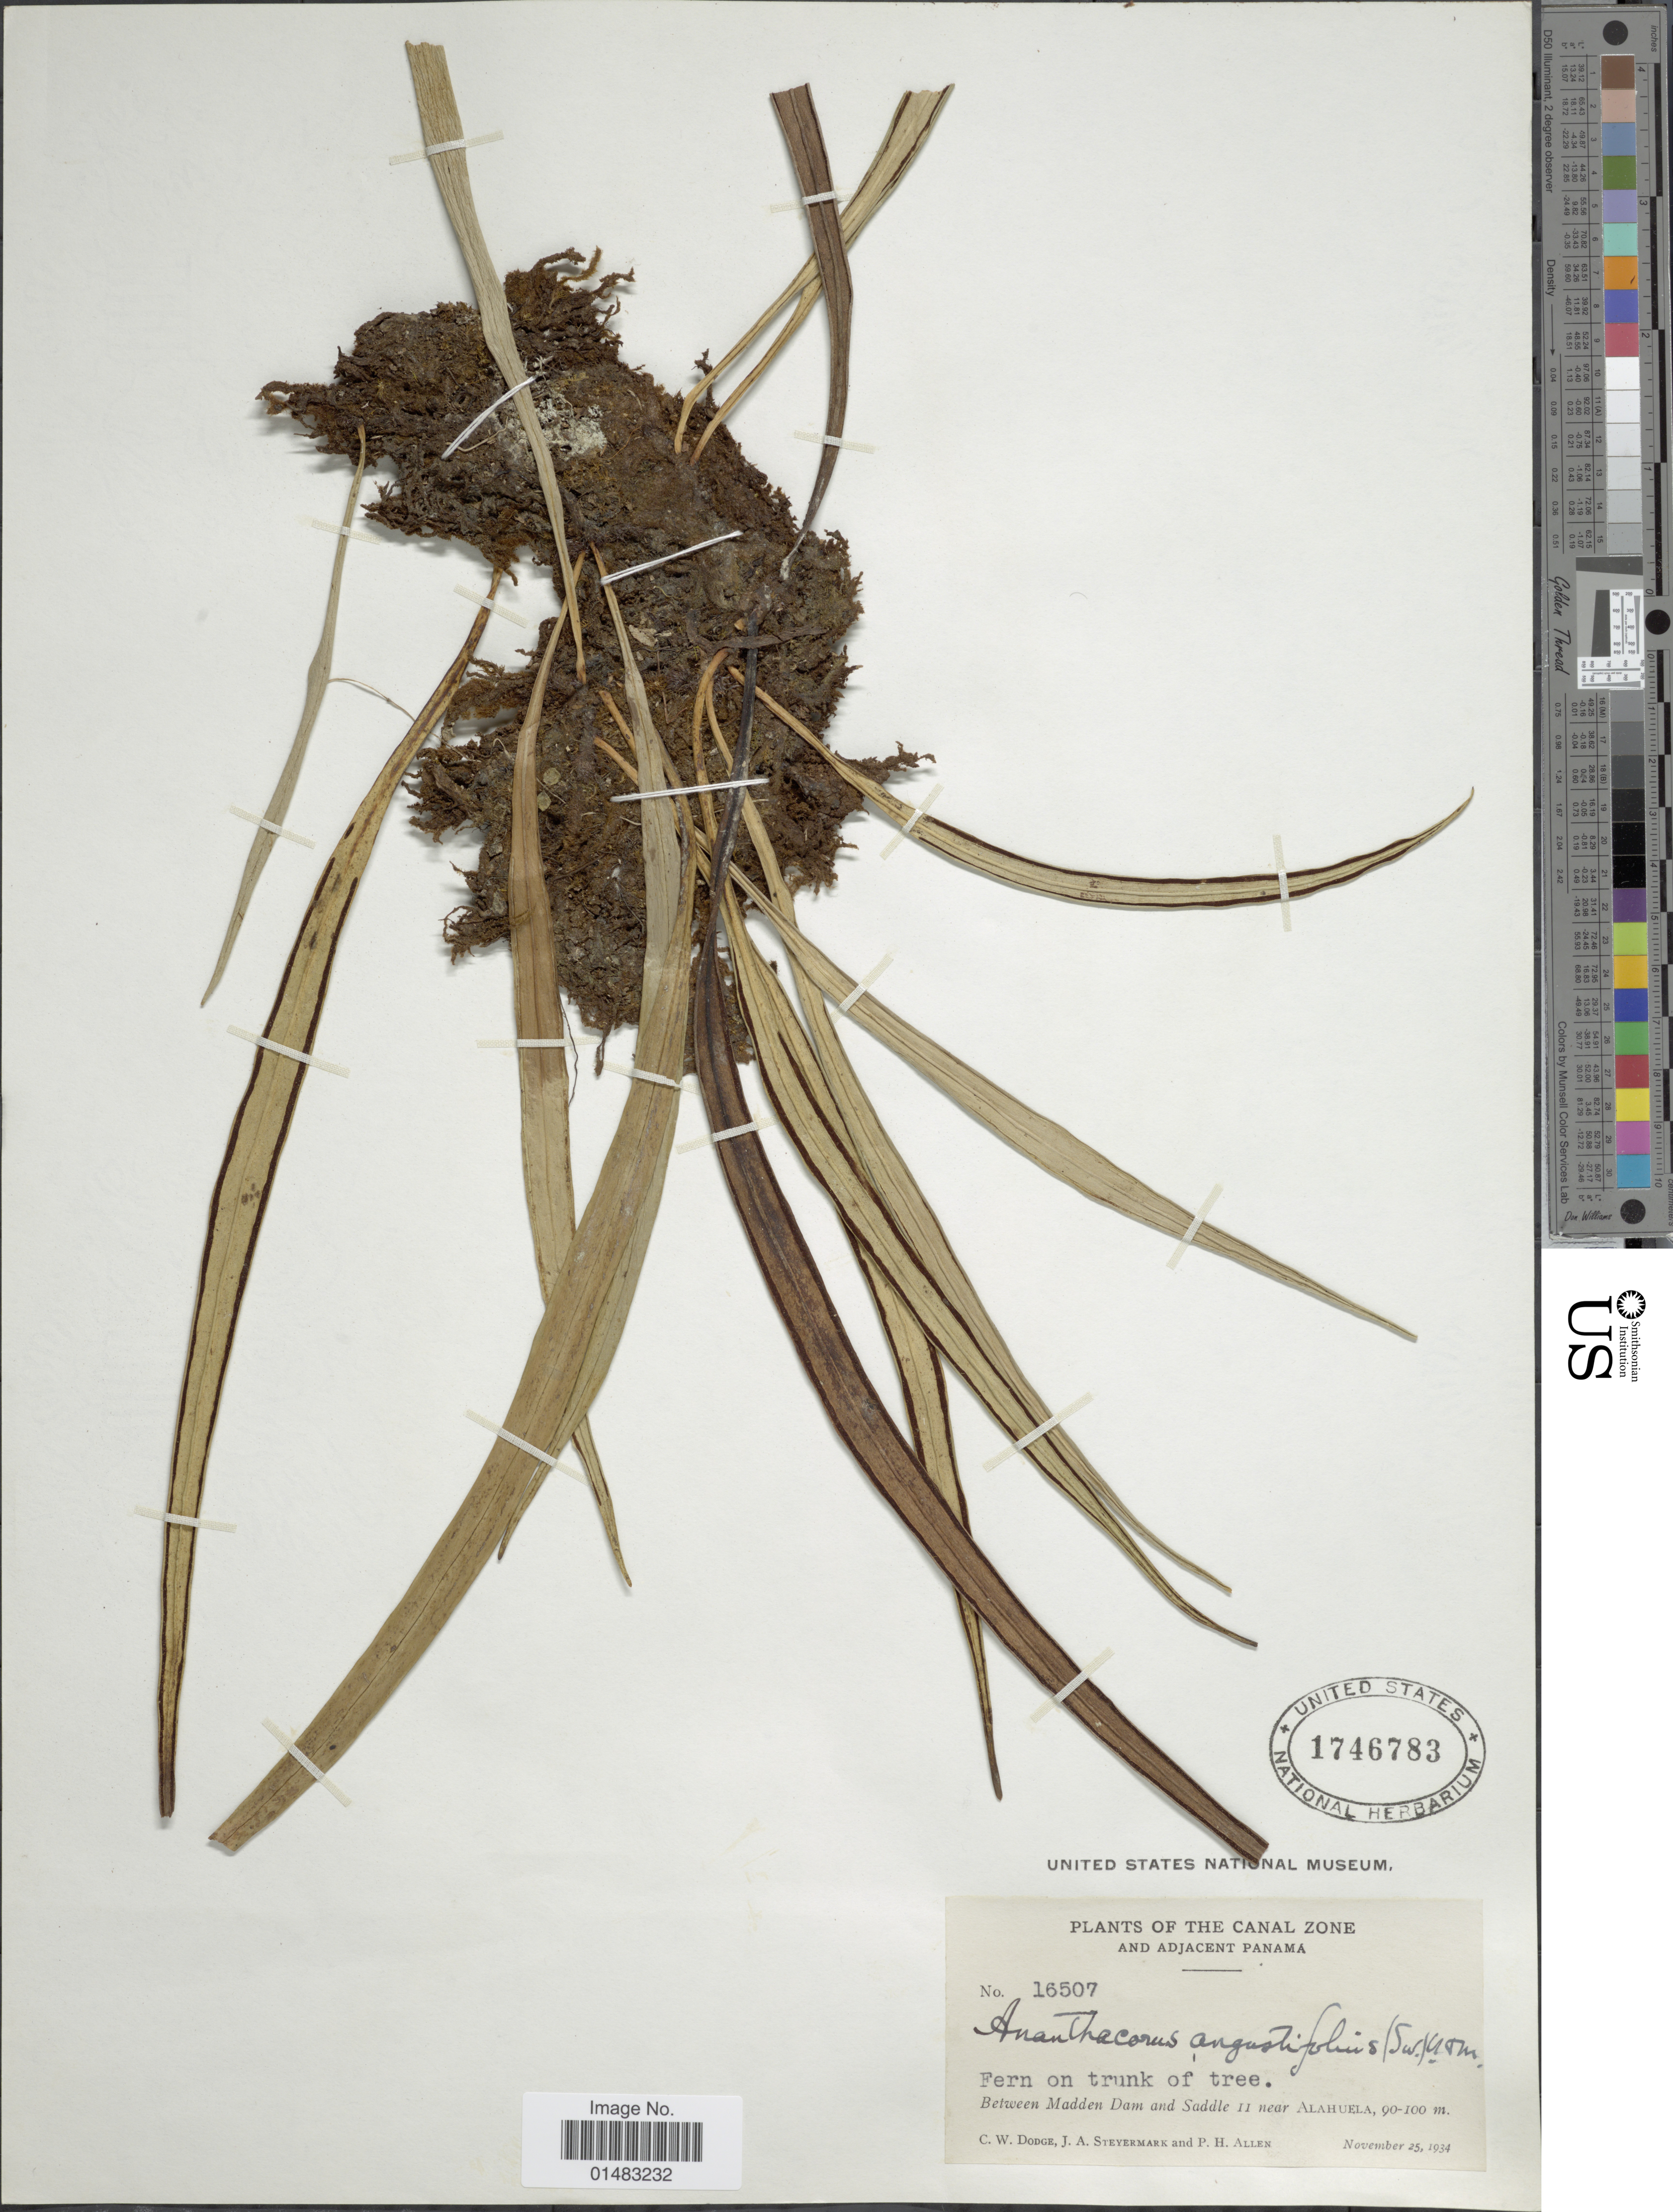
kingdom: Plantae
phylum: Tracheophyta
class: Polypodiopsida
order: Polypodiales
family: Pteridaceae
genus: Ananthacorus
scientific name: Ananthacorus angustifolius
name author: (Sw.) Underw. & Maxon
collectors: C. Dodge, J. Steyermark & P. H. Allen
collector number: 16507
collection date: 1934-11-25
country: Panama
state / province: Colón / Panamá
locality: Canal Zone and Adjacent Panama, Between Madden Dam and Saddle II near Alahuela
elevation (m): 90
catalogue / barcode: US 1746783